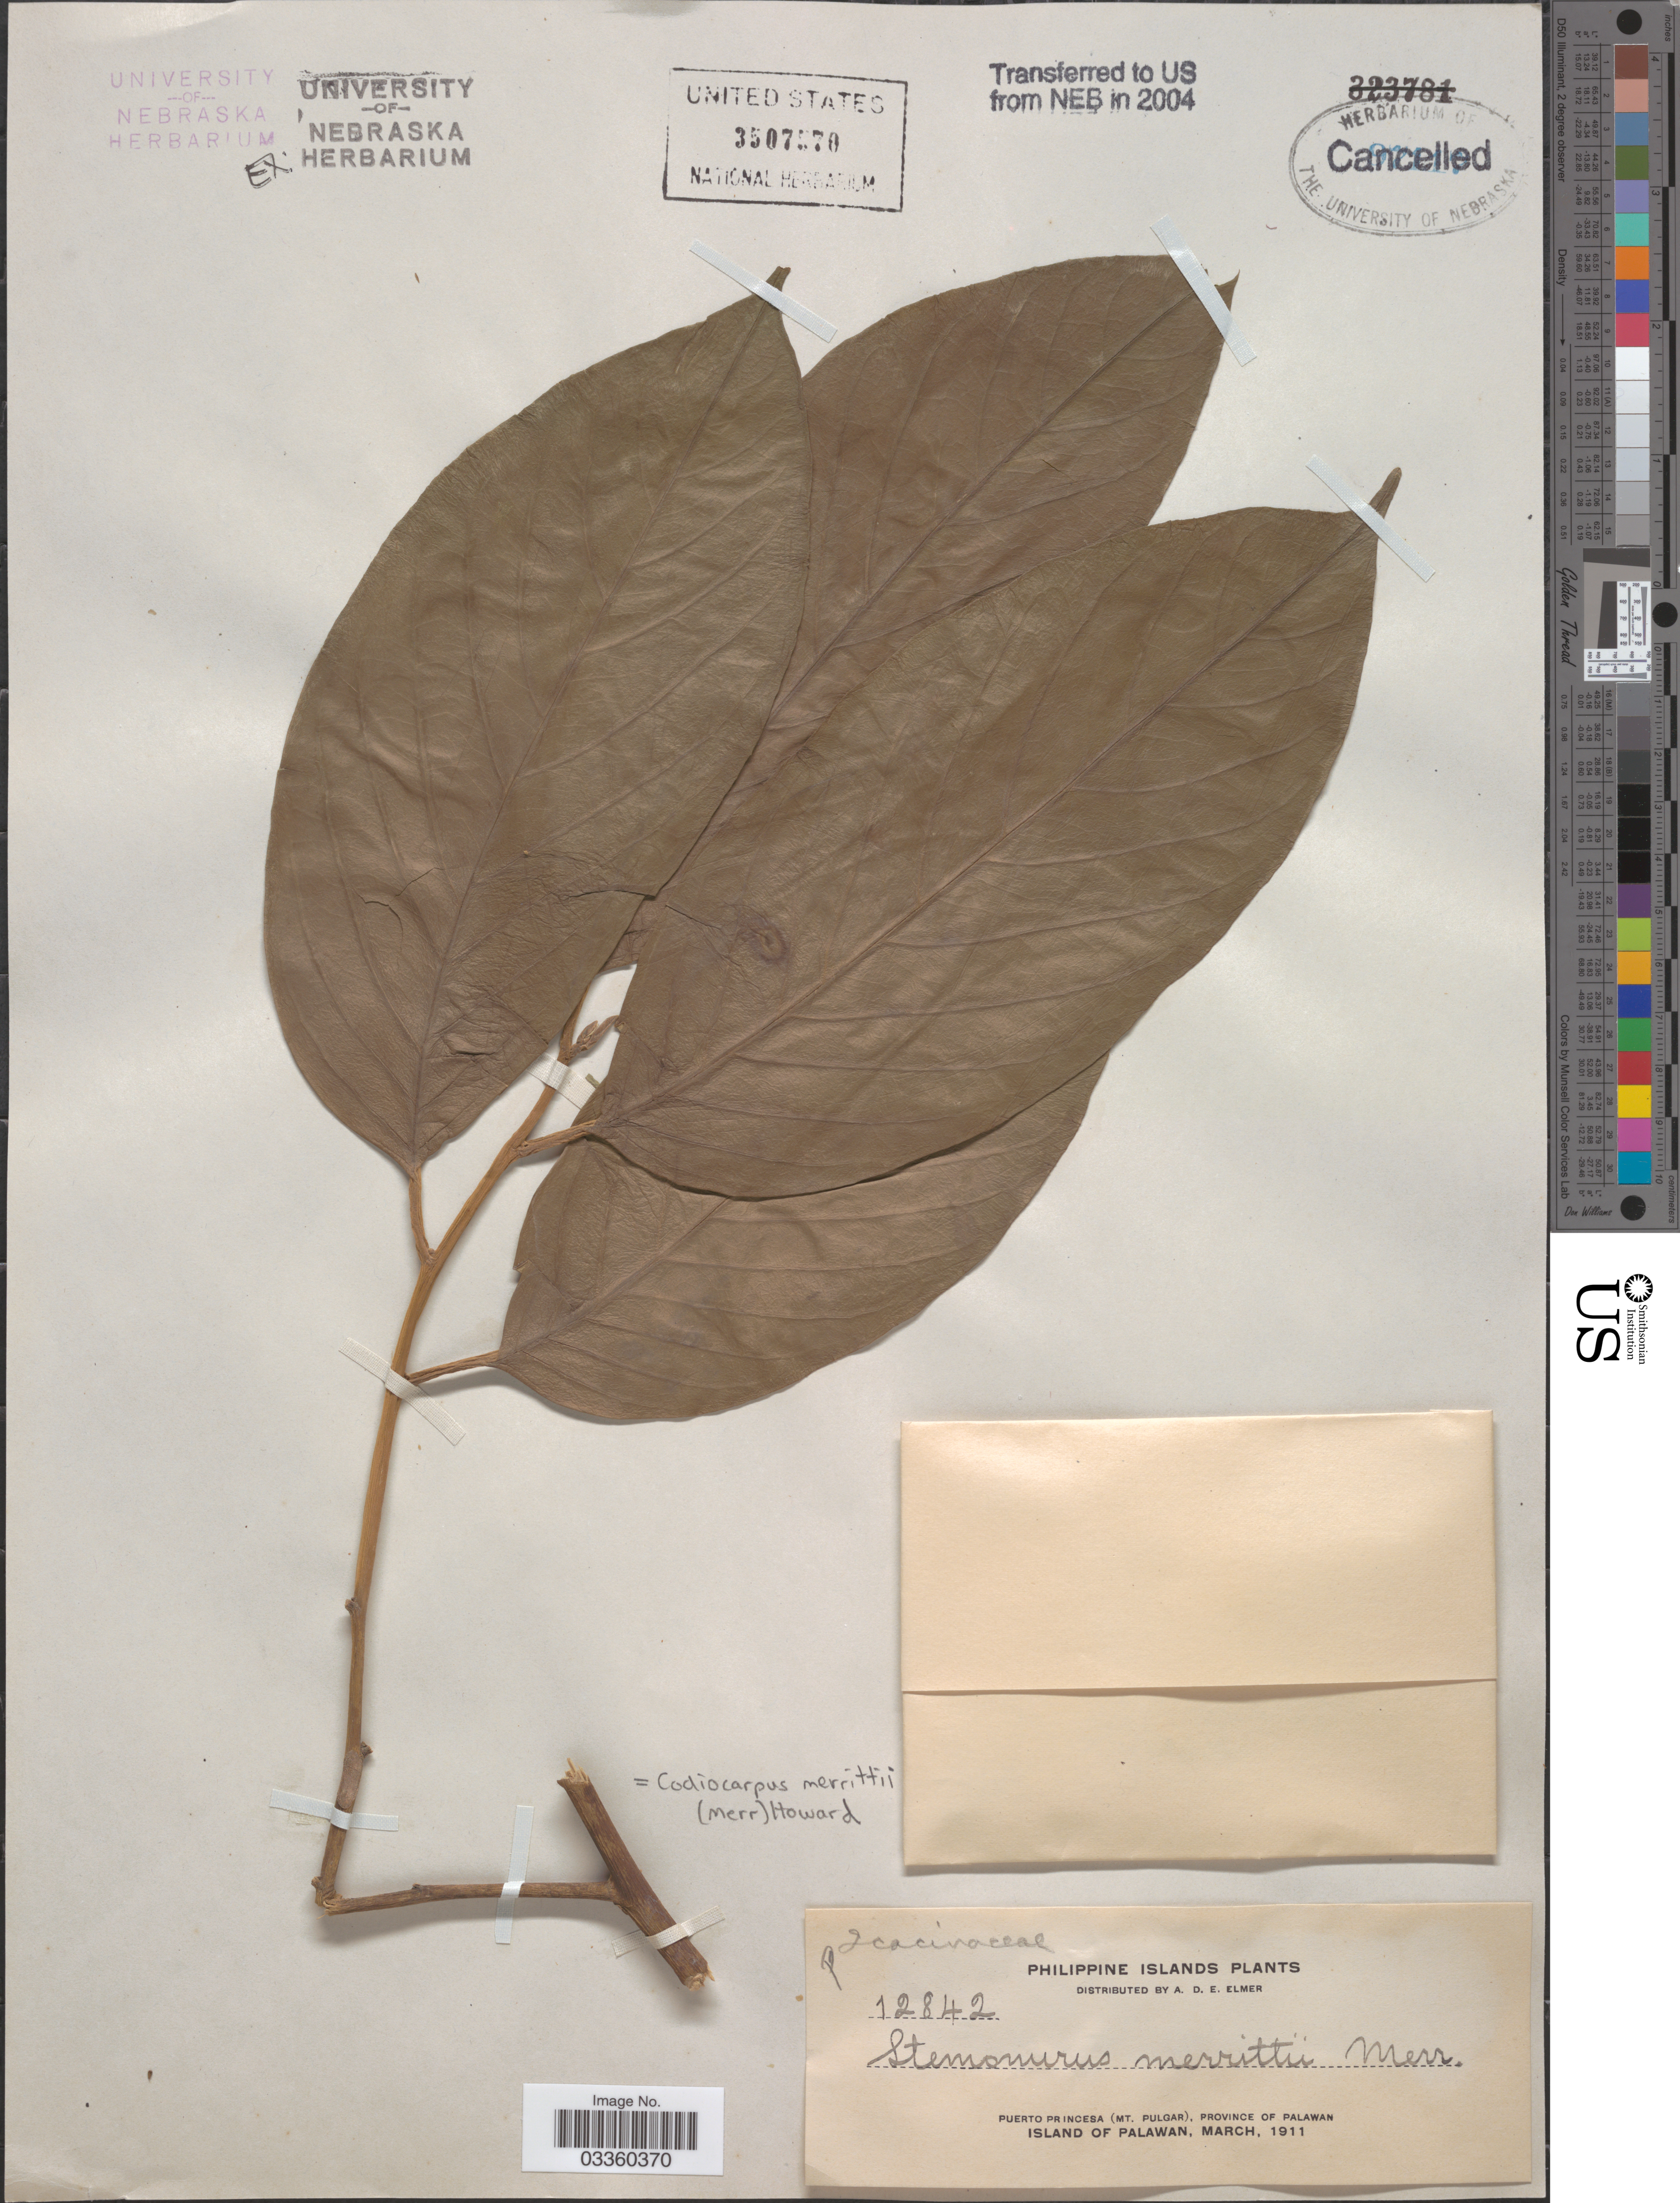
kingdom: Plantae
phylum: Tracheophyta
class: Magnoliopsida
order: Cardiopteridales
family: Stemonuraceae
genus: Codiocarpus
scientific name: Codiocarpus merrittii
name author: (Merr.) R.A. Howard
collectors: A. D. E. Elmer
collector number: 12842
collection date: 1911-03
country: Philippines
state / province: Mimaropa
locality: Puerto Princesa (Mt. Pulgar), Province of Palawan. Island of Palawan.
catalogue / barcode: US 3507570